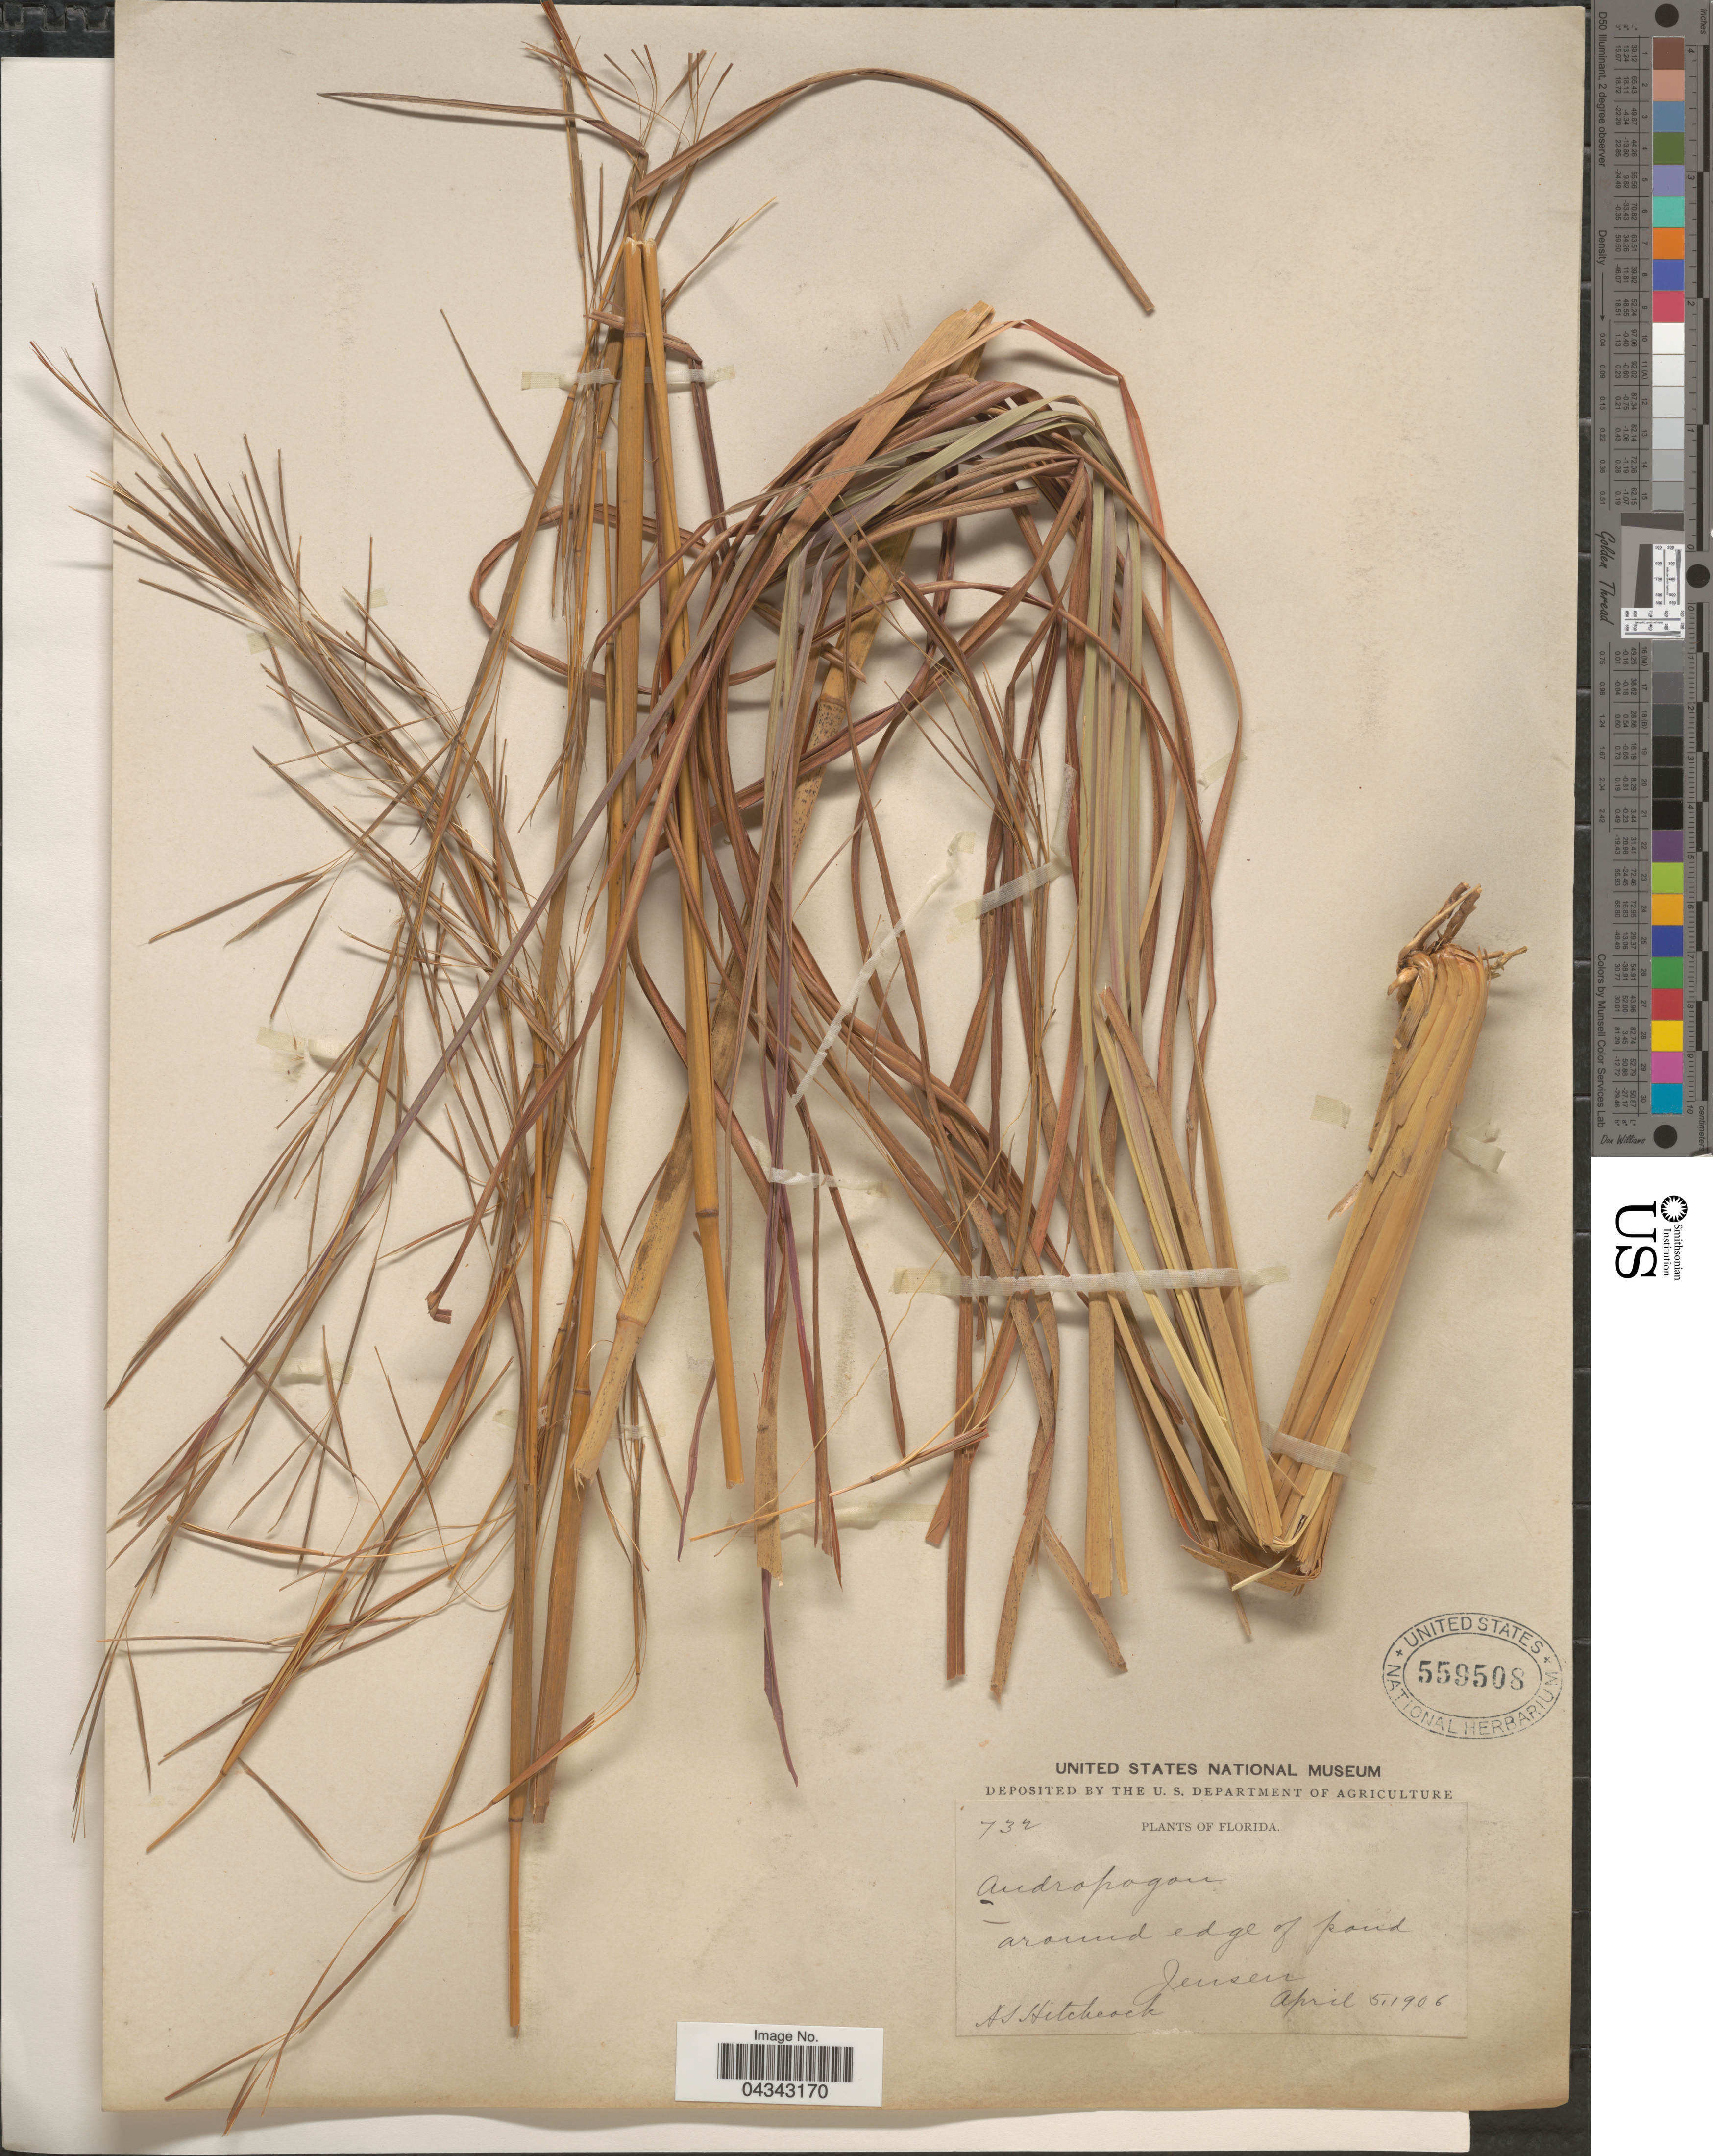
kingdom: Plantae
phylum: Tracheophyta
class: Liliopsida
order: Poales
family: Poaceae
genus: Andropogon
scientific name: Andropogon glomeratus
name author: (Walter) Britton, Stearns & Poggenb.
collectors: A. S. Hitchcock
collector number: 732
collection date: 1906-04-05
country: United States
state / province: Florida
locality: Around edge of pond. Jensen.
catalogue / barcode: US 559508